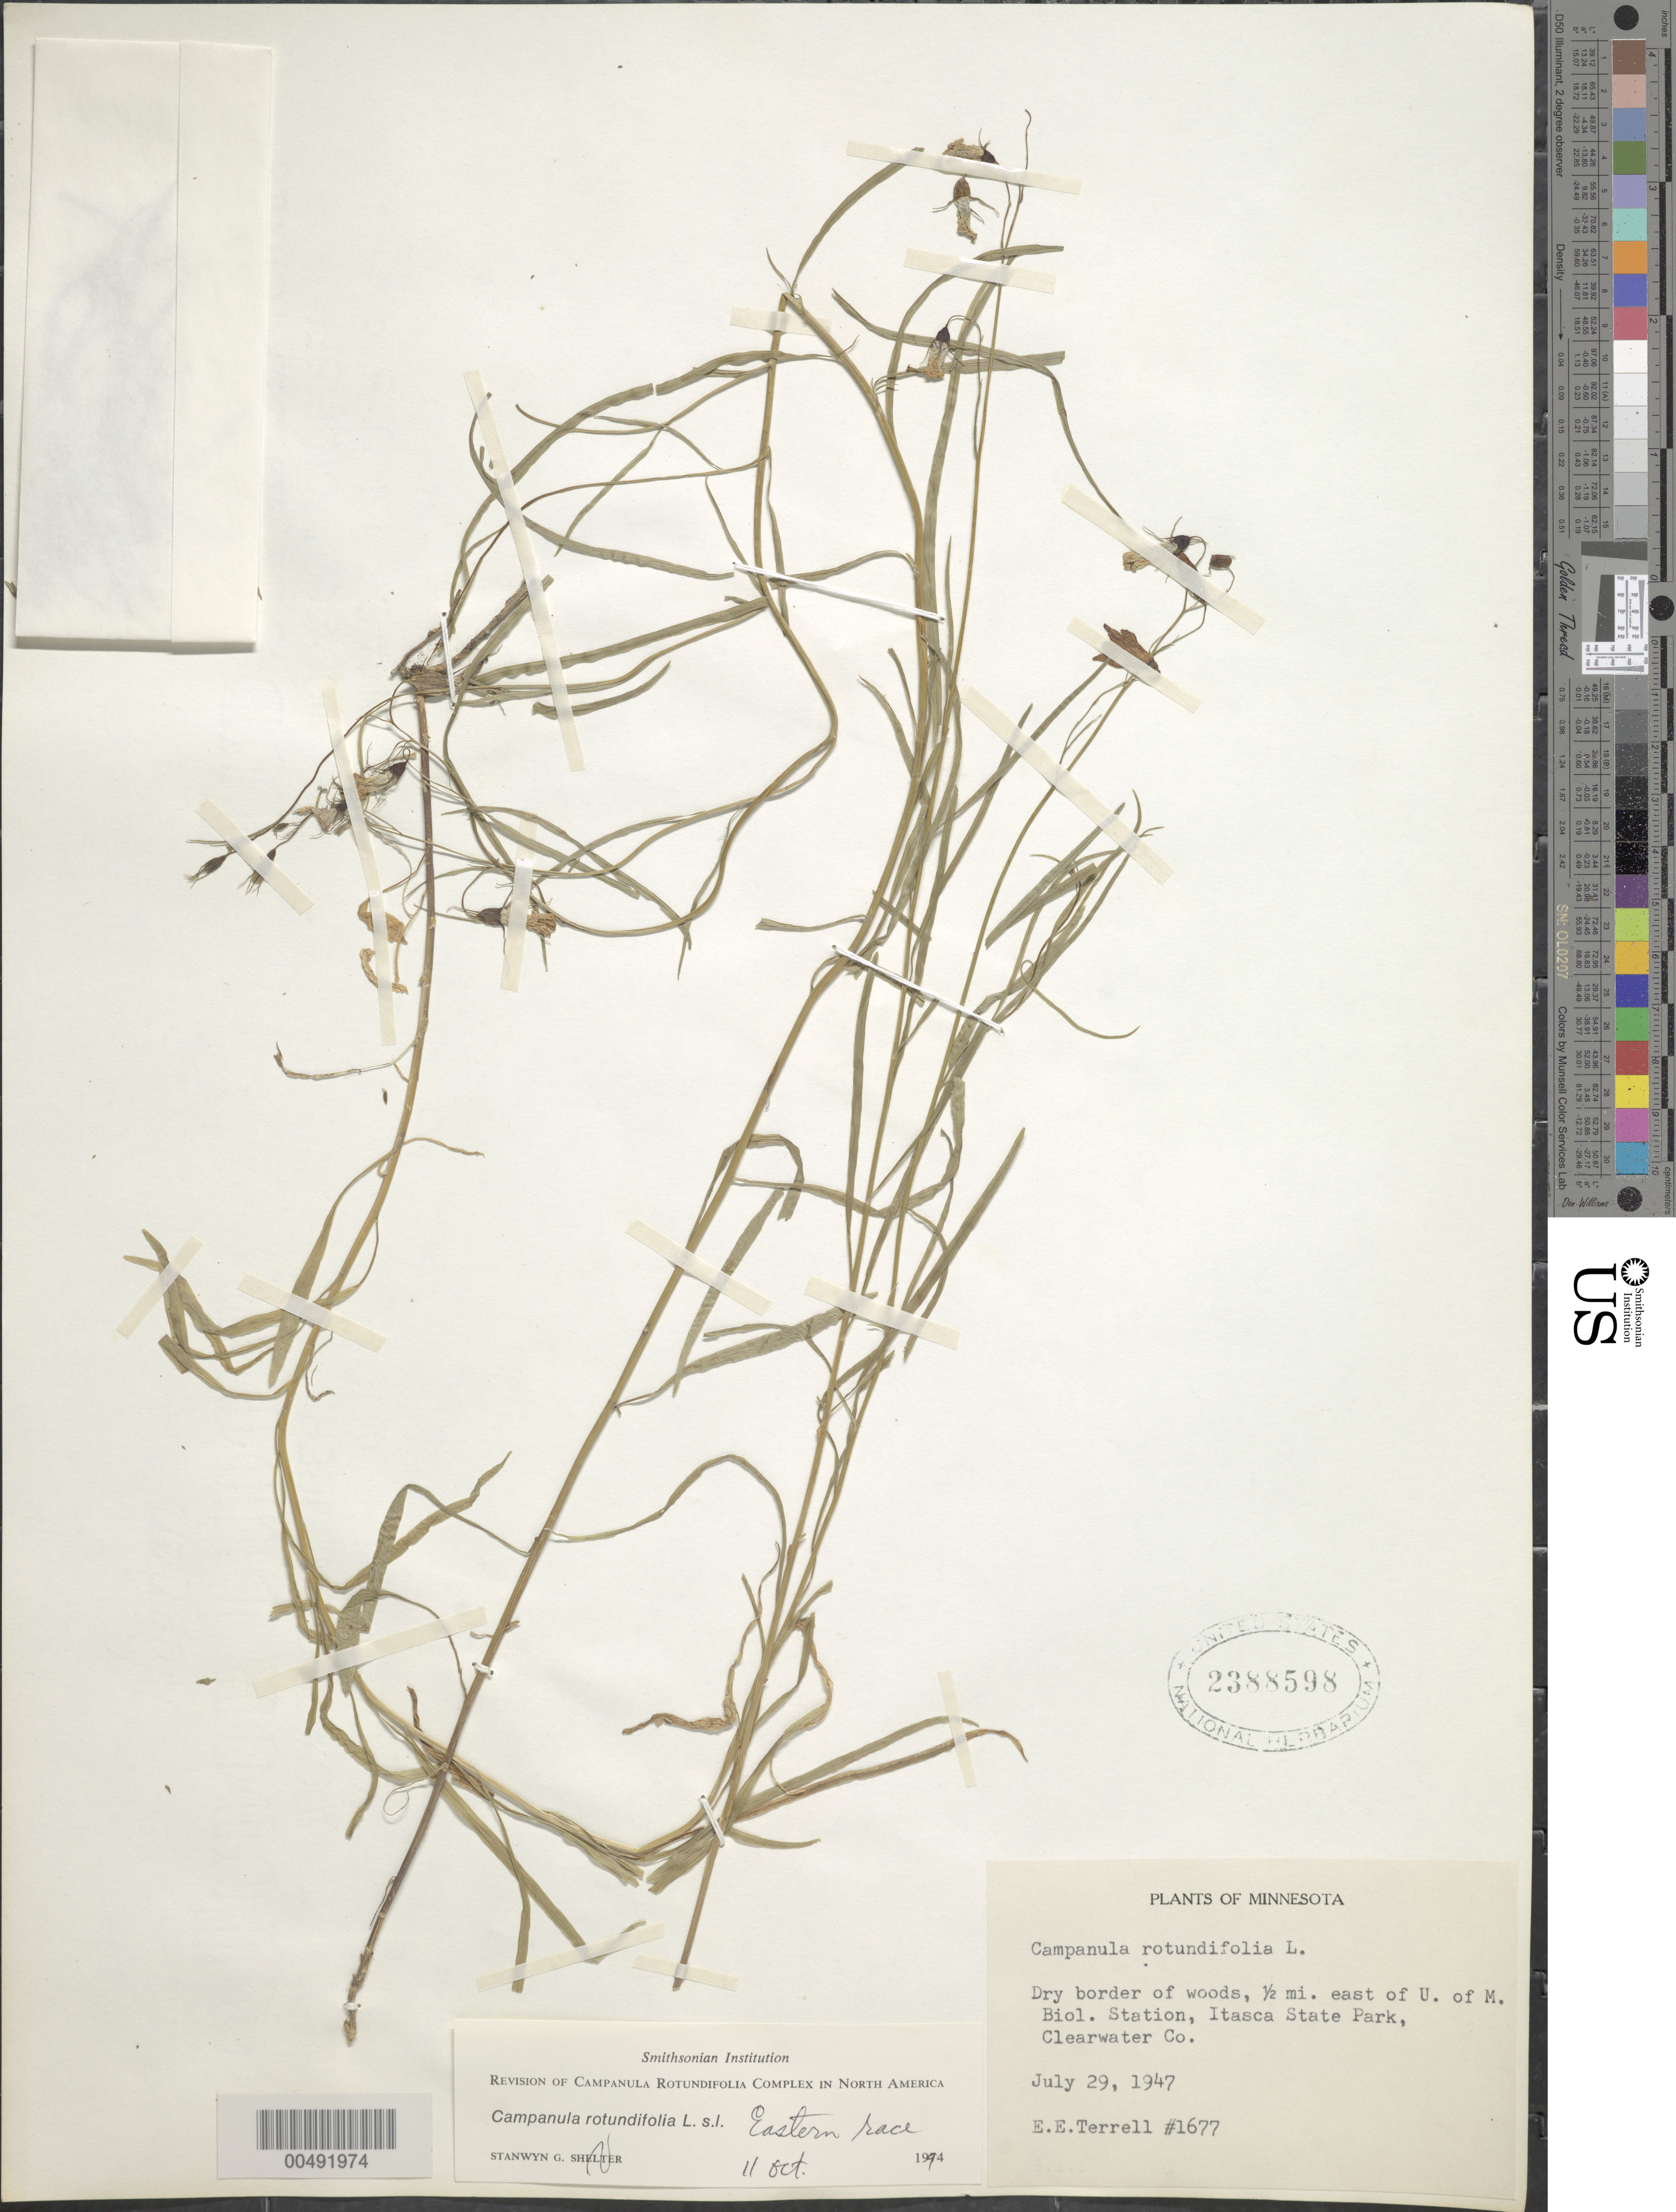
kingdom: Plantae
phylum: Tracheophyta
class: Magnoliopsida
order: Asterales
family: Campanulaceae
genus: Campanula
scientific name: Campanula rotundifolia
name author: L.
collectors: E. E. Terrell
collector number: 1677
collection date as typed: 29 Jul 1947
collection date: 1947-07-29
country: United States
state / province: Minnesota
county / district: Clearwater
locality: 1/2 mi. E of U. of M. Biol. Station, Itasca State Park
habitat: dry border of woods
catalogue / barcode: US 2388598